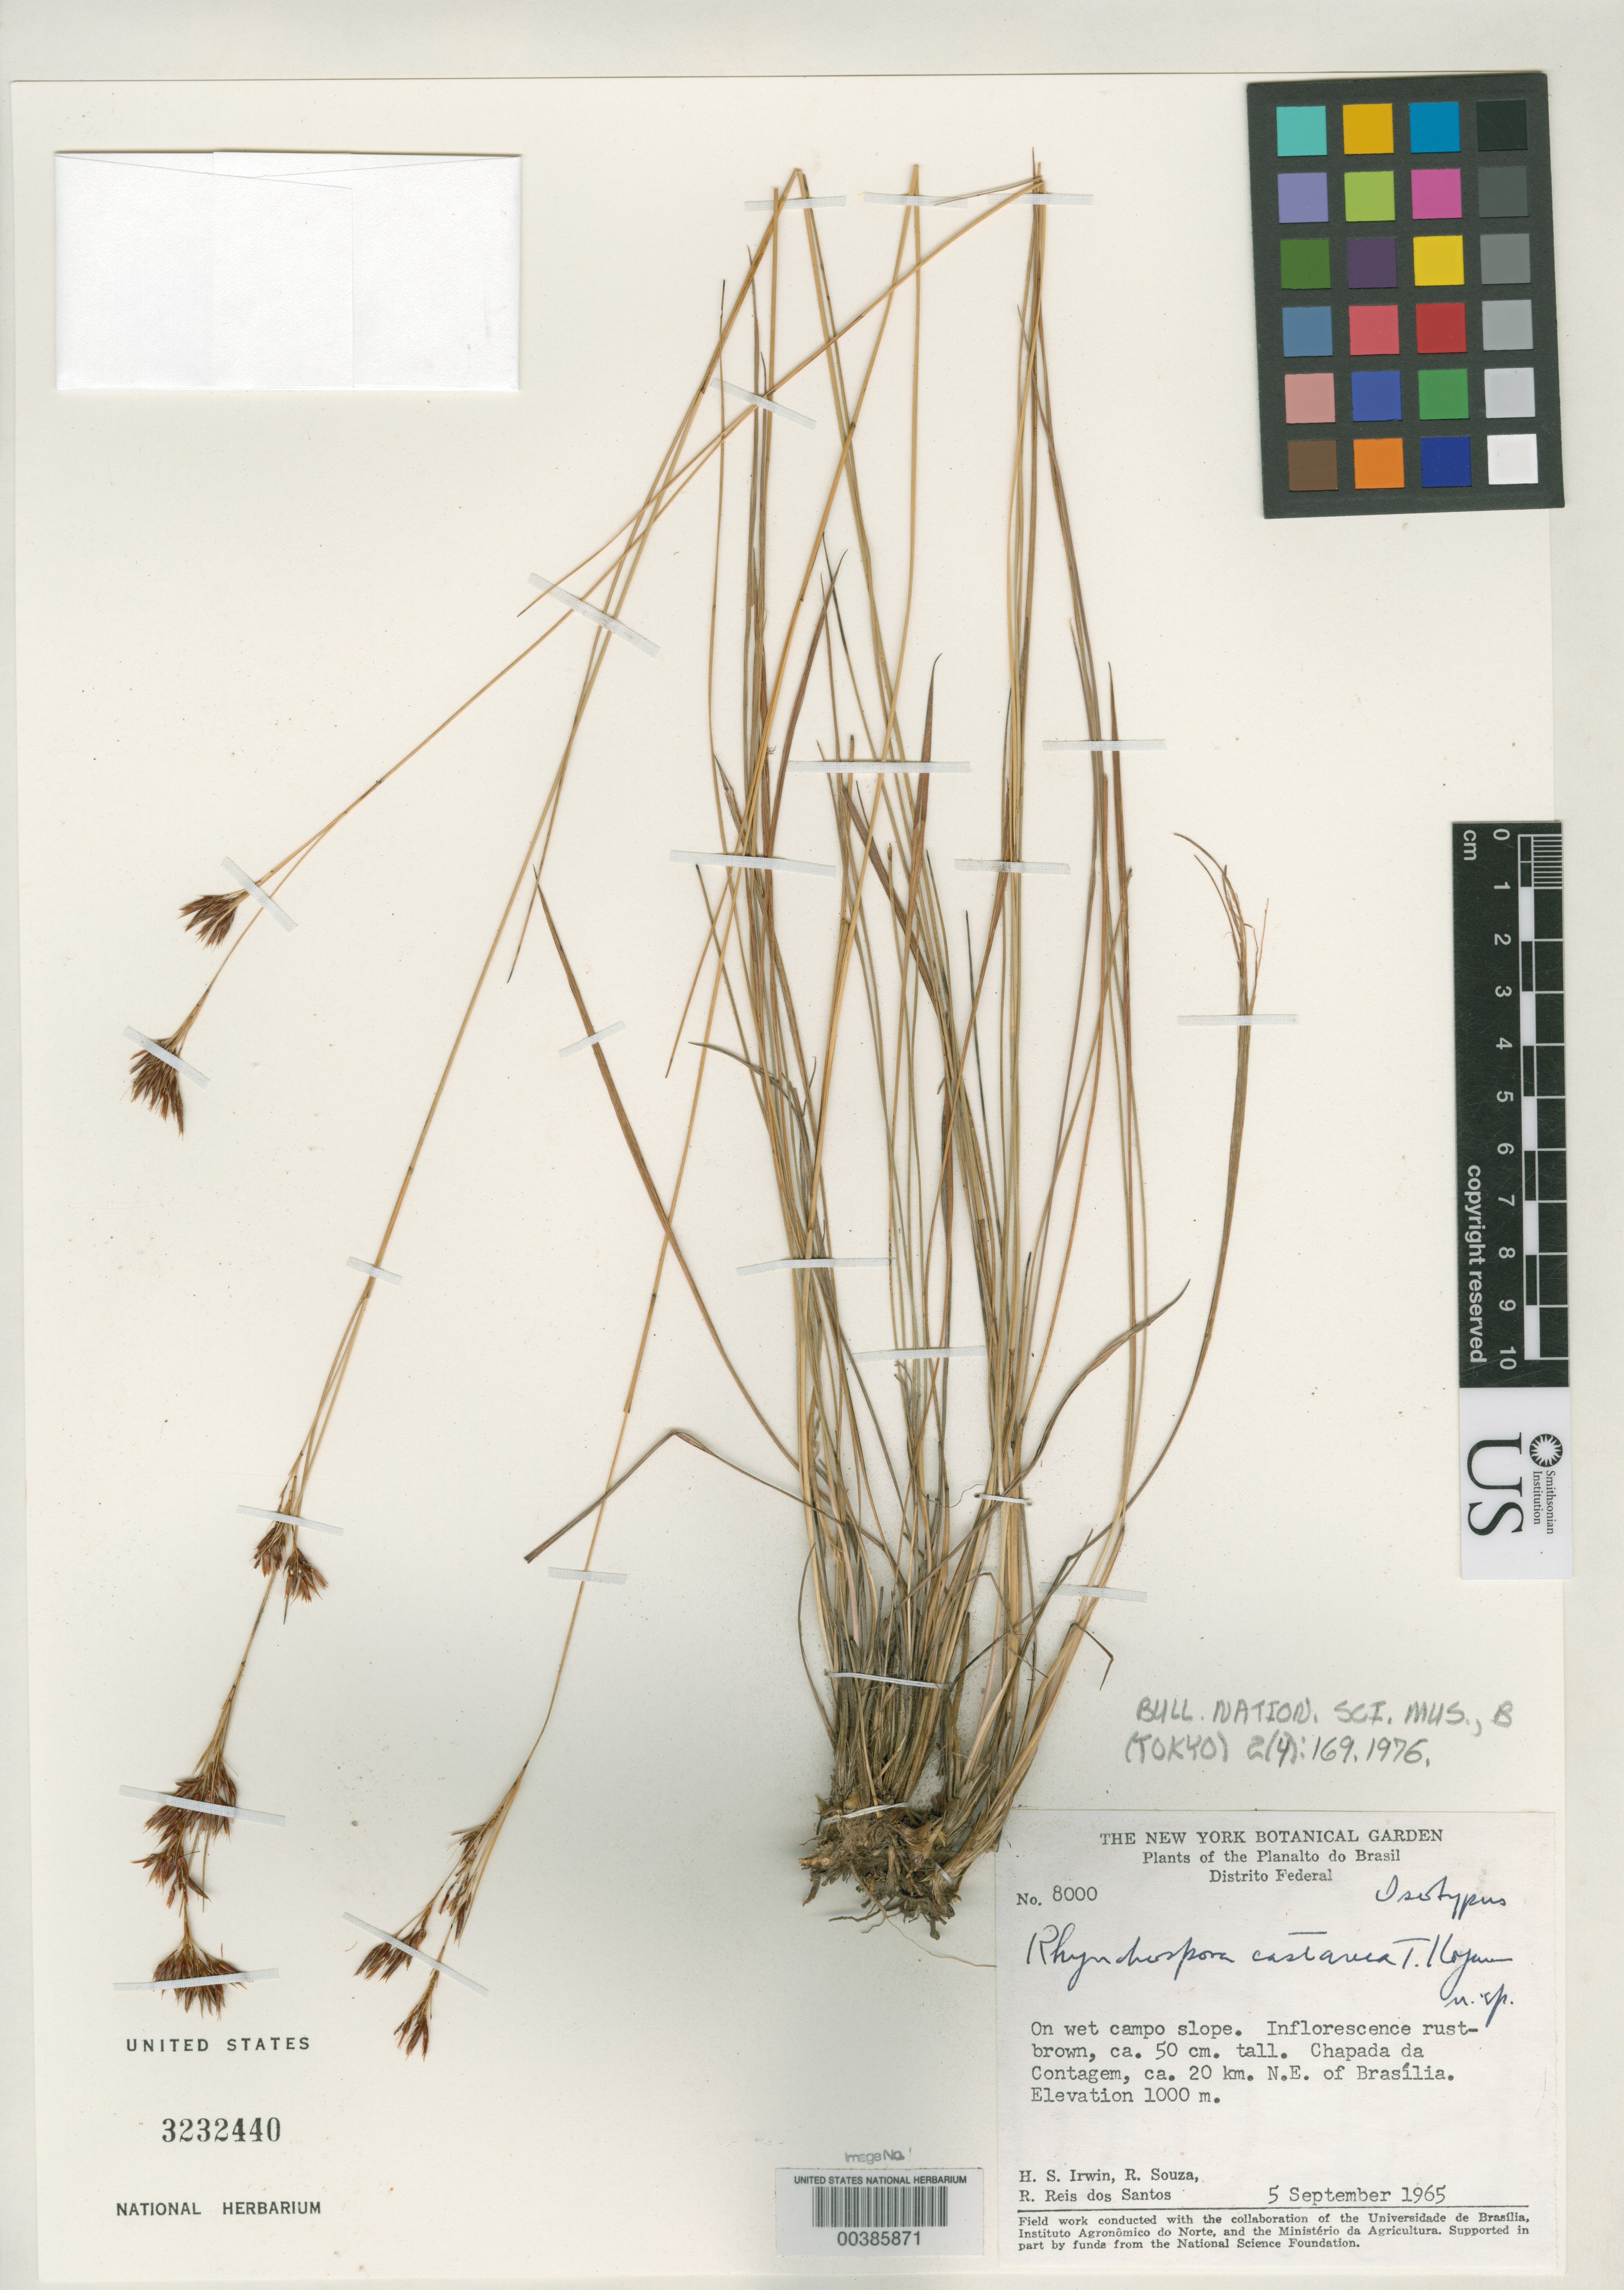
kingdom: Plantae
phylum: Tracheophyta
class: Liliopsida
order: Poales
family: Cyperaceae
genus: Rhynchospora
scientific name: Rhynchospora castanea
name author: T. Koyama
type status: Isotype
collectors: H. Irwin, R. Souza & R. G. P. Santos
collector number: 8000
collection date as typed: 05 Sep 1965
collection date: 1965-09-05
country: Brazil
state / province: Distrito Federal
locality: Chapadada Contagem, ca. 20 km NE of Brasilia.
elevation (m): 1000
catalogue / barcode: US 3232440